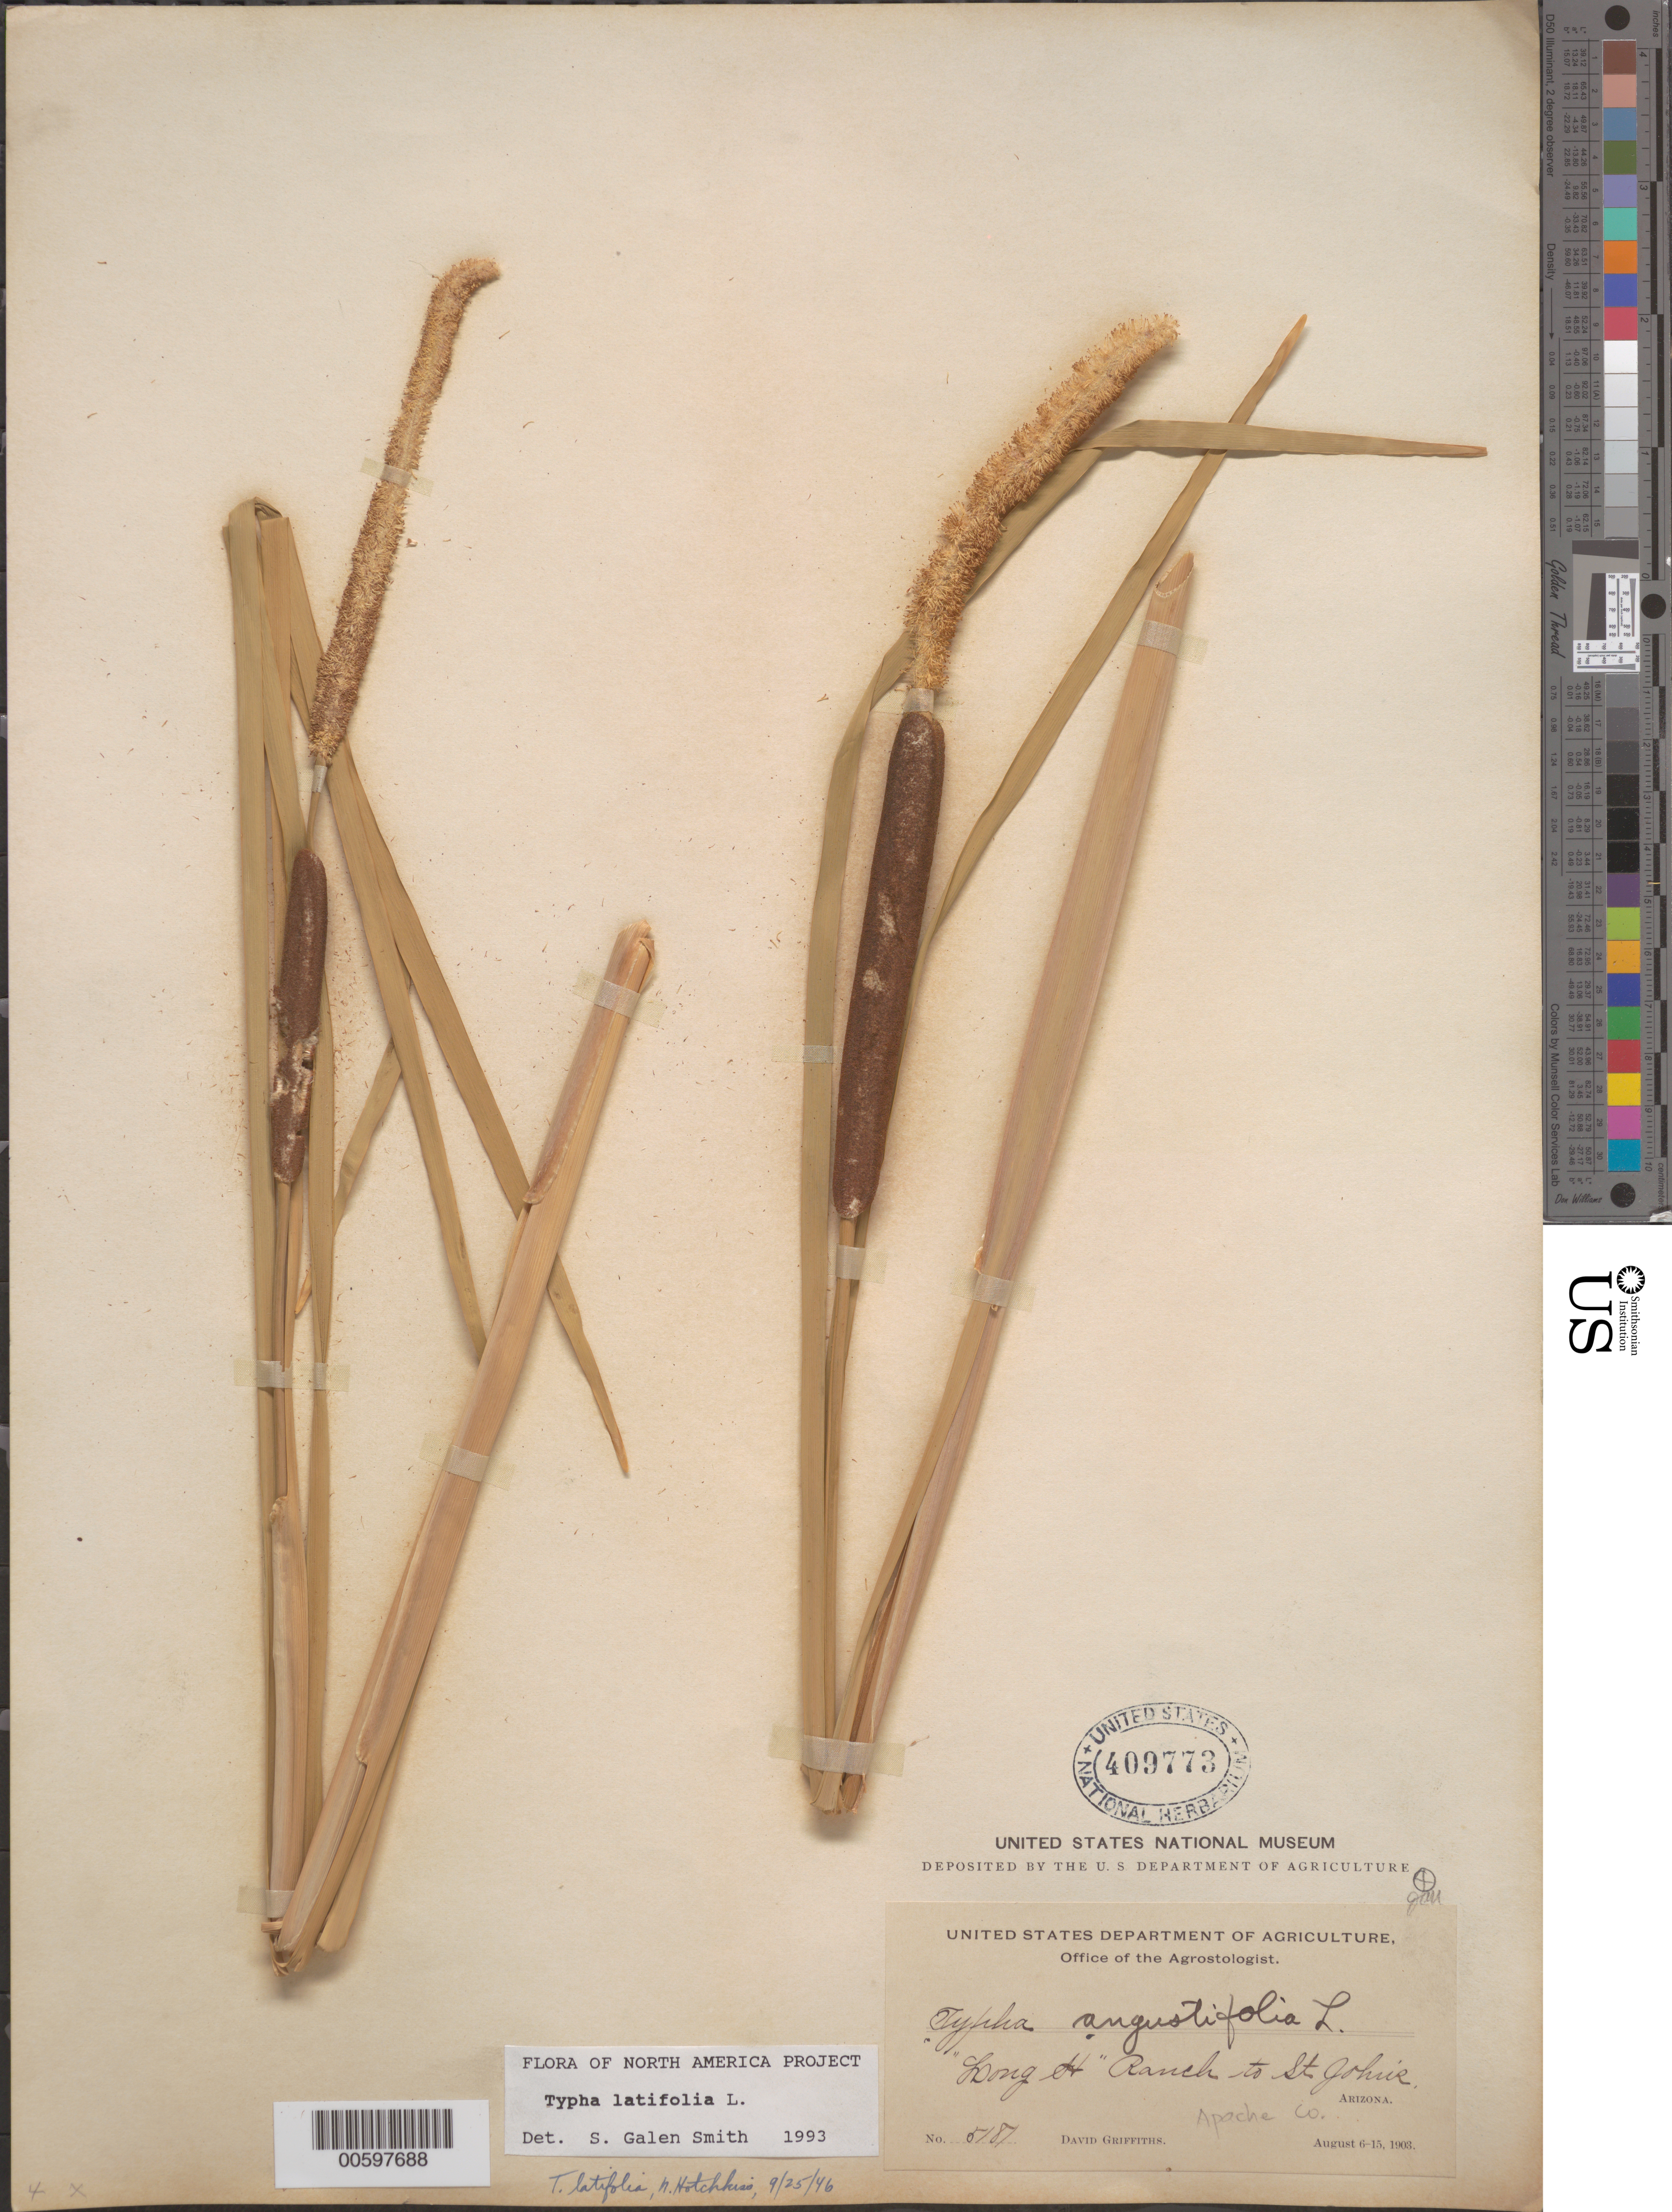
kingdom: Plantae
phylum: Tracheophyta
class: Liliopsida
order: Poales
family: Typhaceae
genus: Typha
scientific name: Typha latifolia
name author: L.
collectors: D. Griffiths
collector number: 5181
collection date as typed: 06 Aug 1903 to 15 Aug 1903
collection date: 1903-08-06/1903-08-15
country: United States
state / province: Arizona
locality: Long H Ranch to St. John's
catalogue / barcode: US 409773